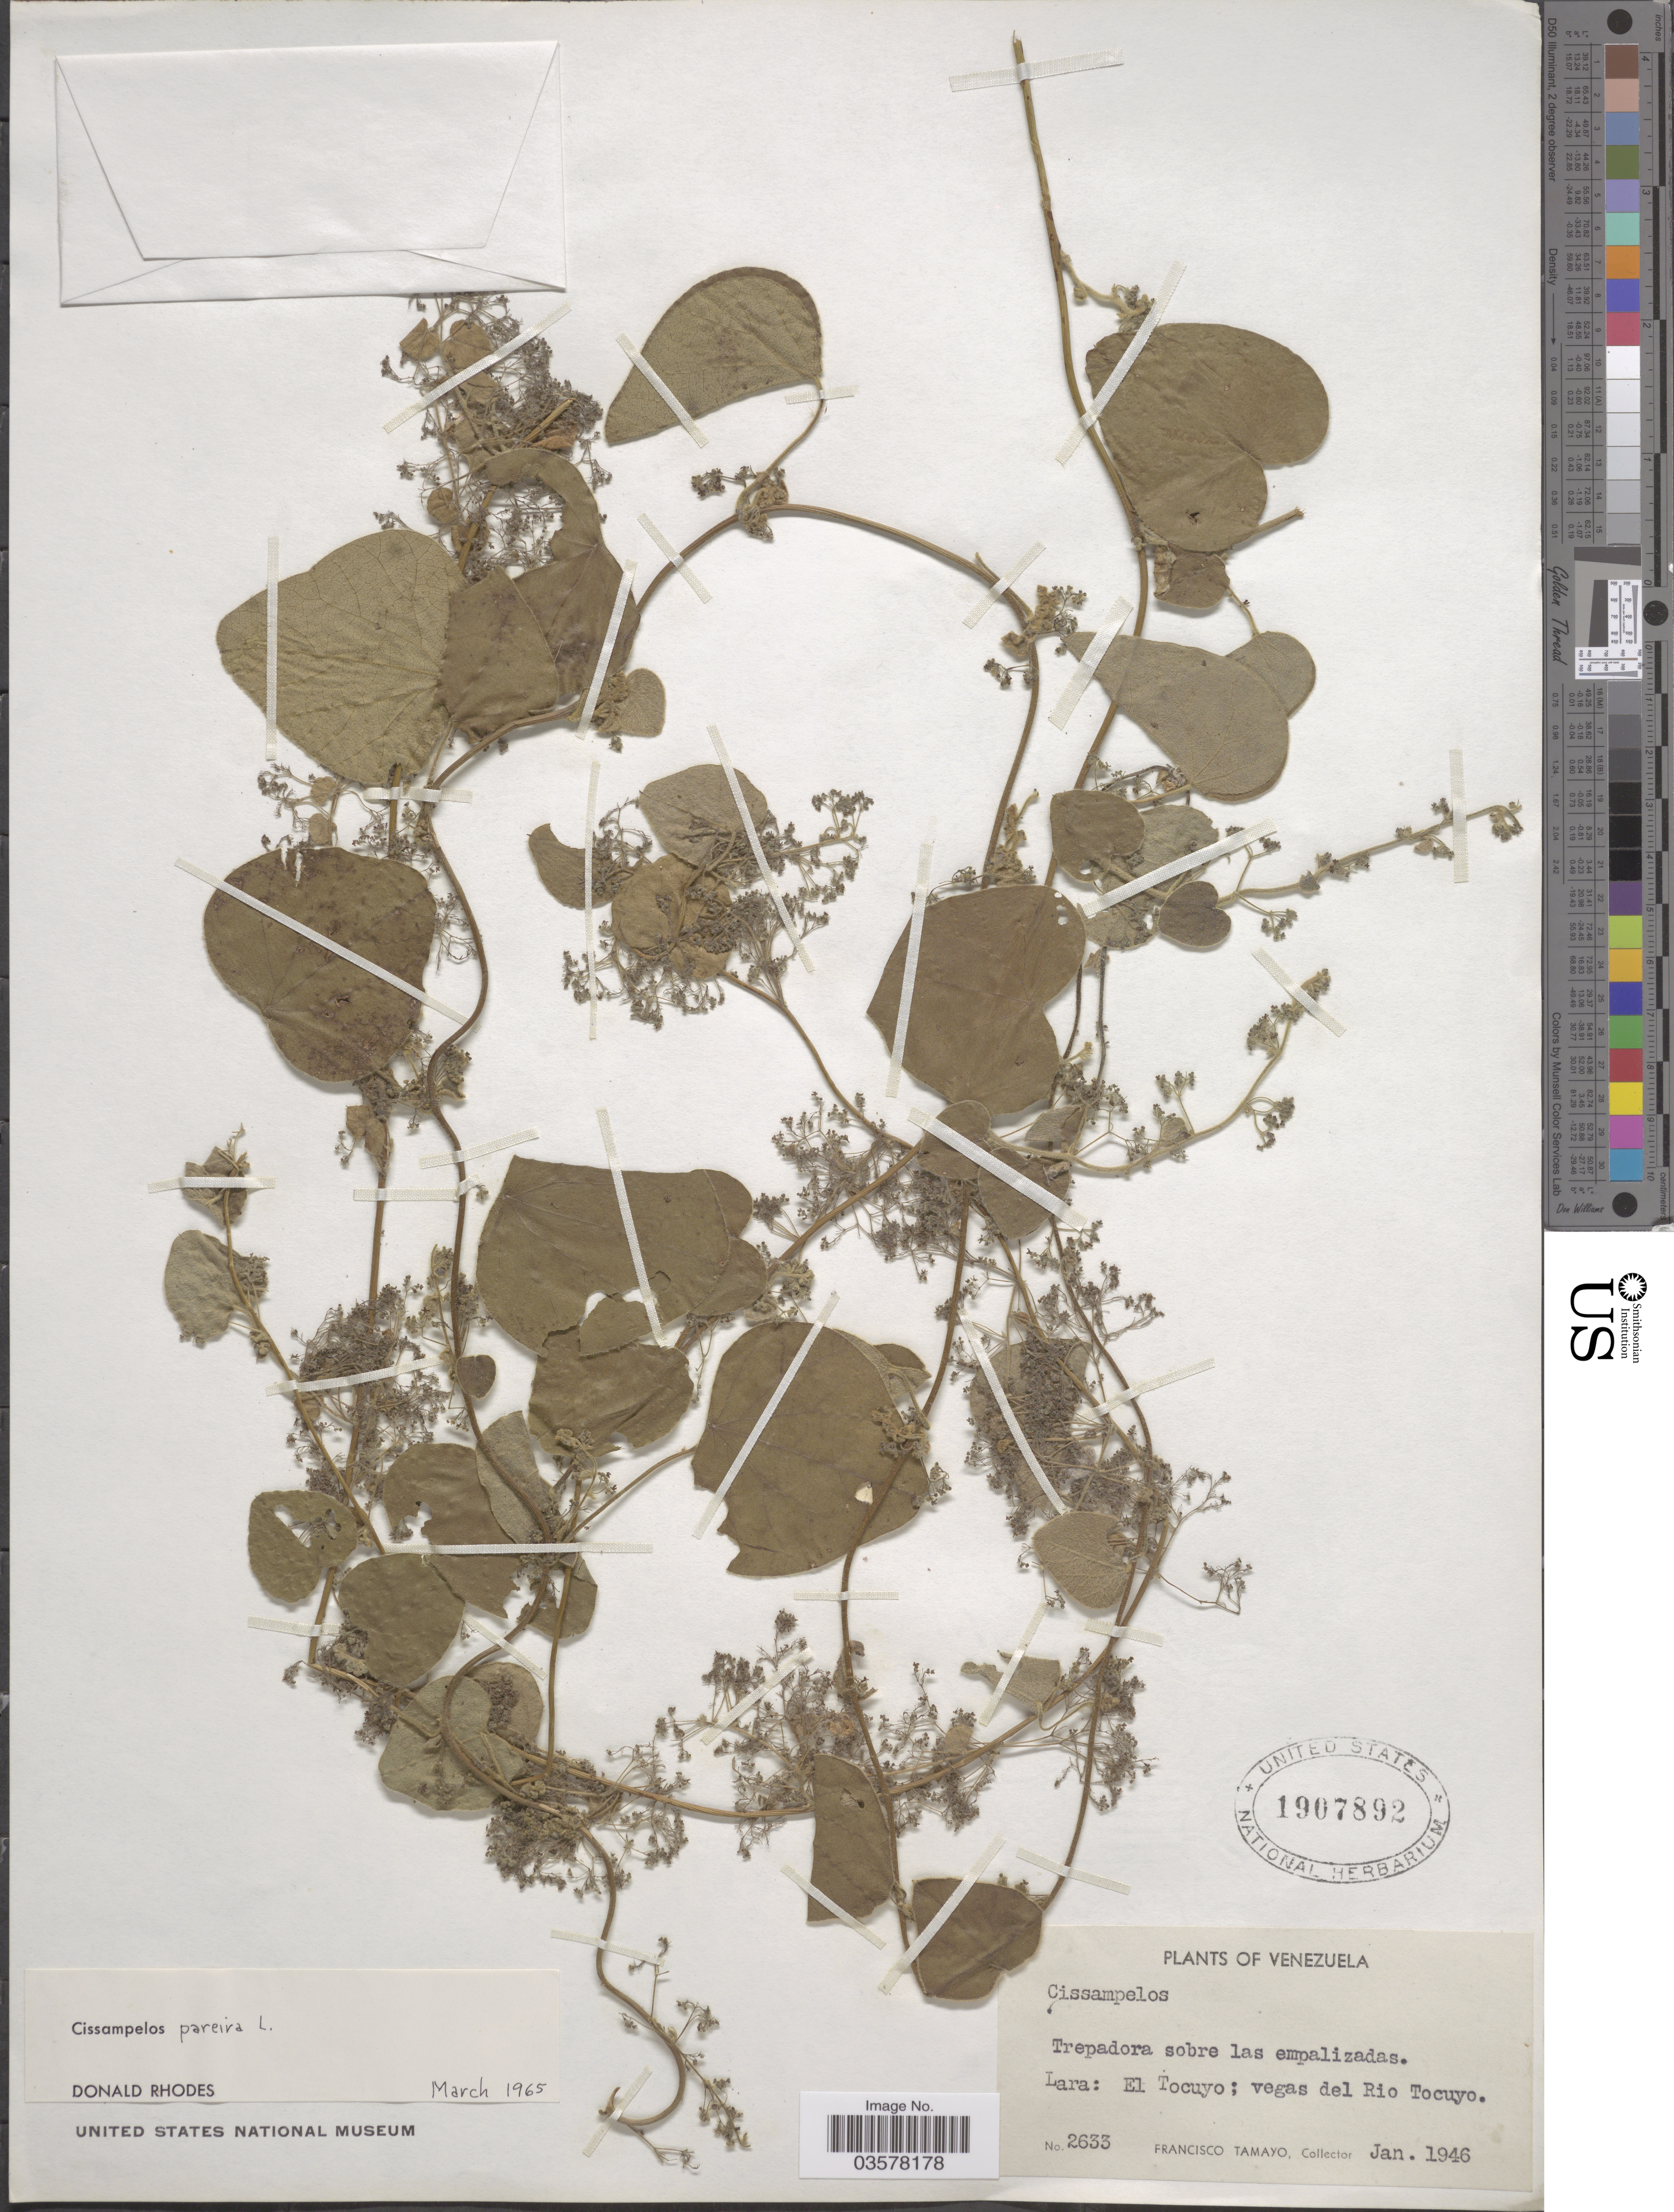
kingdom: Plantae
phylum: Tracheophyta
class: Magnoliopsida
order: Ranunculales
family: Menispermaceae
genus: Cissampelos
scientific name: Cissampelos pareira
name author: L.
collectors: F. Tamayo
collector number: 2633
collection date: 1946-01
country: Venezuela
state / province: Lara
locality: El Tocuyo; vegas del Rio Tocuyo.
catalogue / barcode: US 1907892